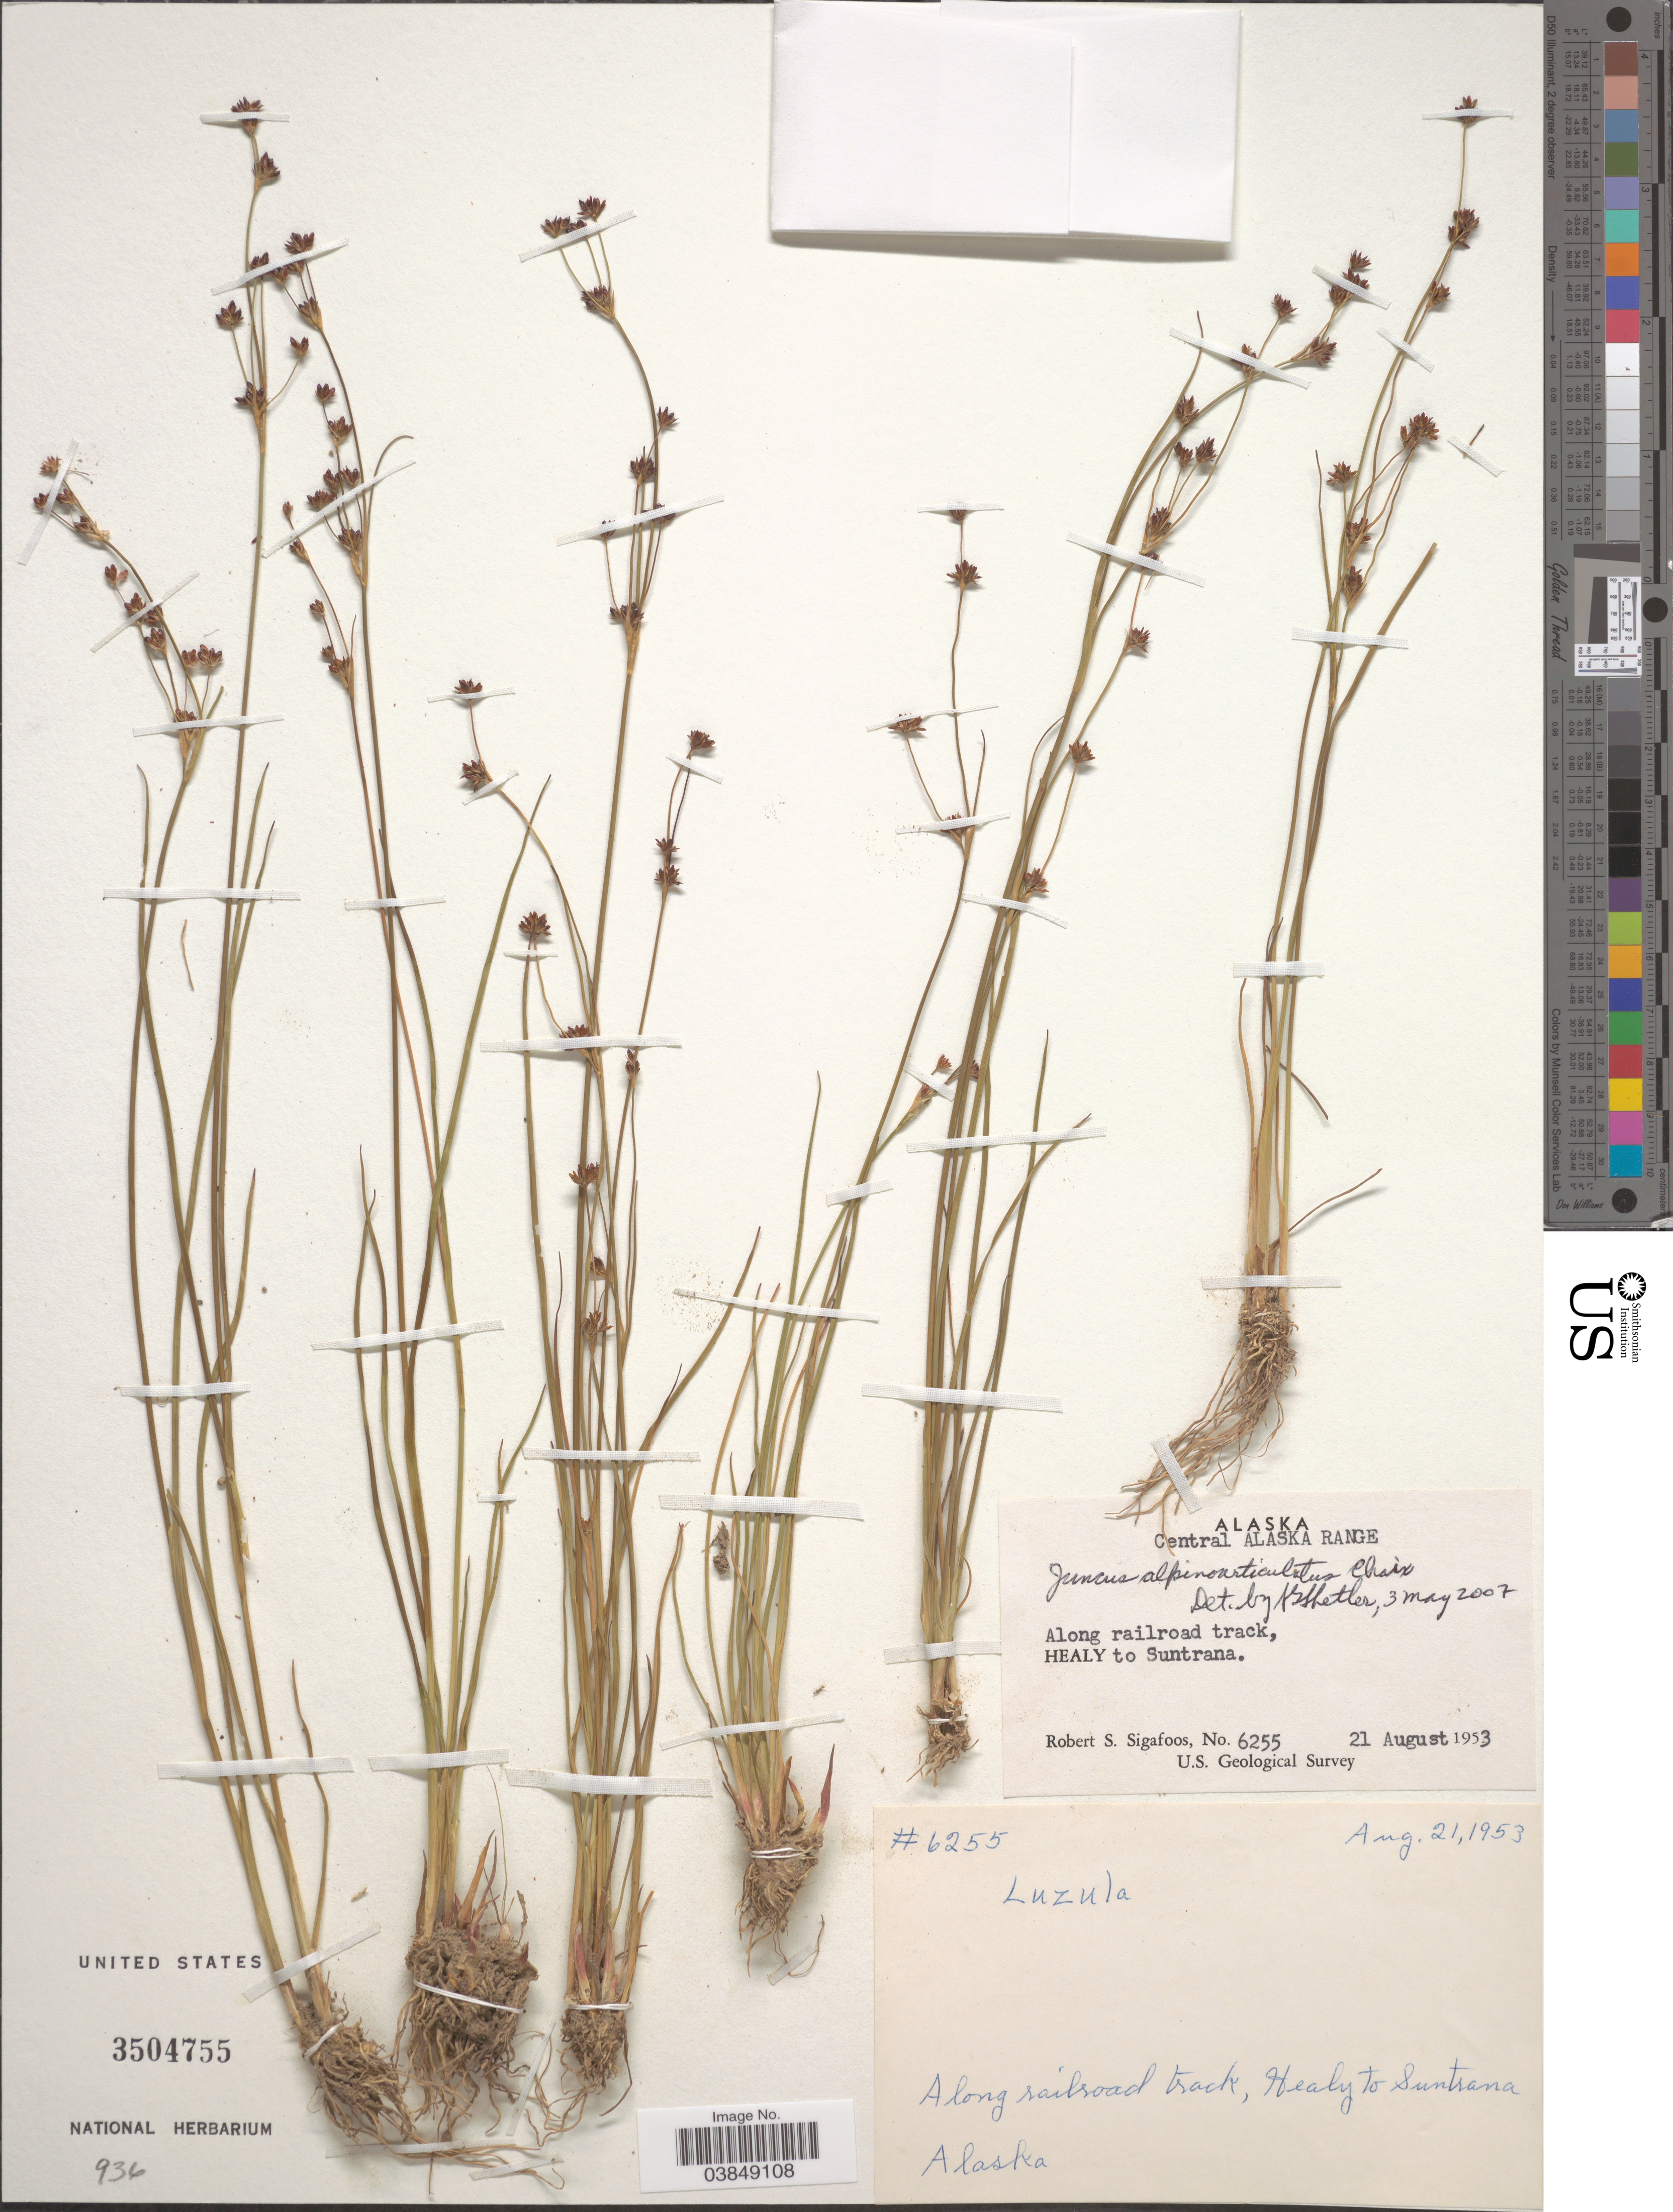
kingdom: Plantae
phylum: Tracheophyta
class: Liliopsida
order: Poales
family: Juncaceae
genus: Juncus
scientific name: Juncus alpinoarticulatus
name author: Vill.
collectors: R. Sigafoos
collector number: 6255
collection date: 1953-08-21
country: United States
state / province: Alaska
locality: Central Alaska Range. Along railroad track, Healy to Suntrana.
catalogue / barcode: US 3504755